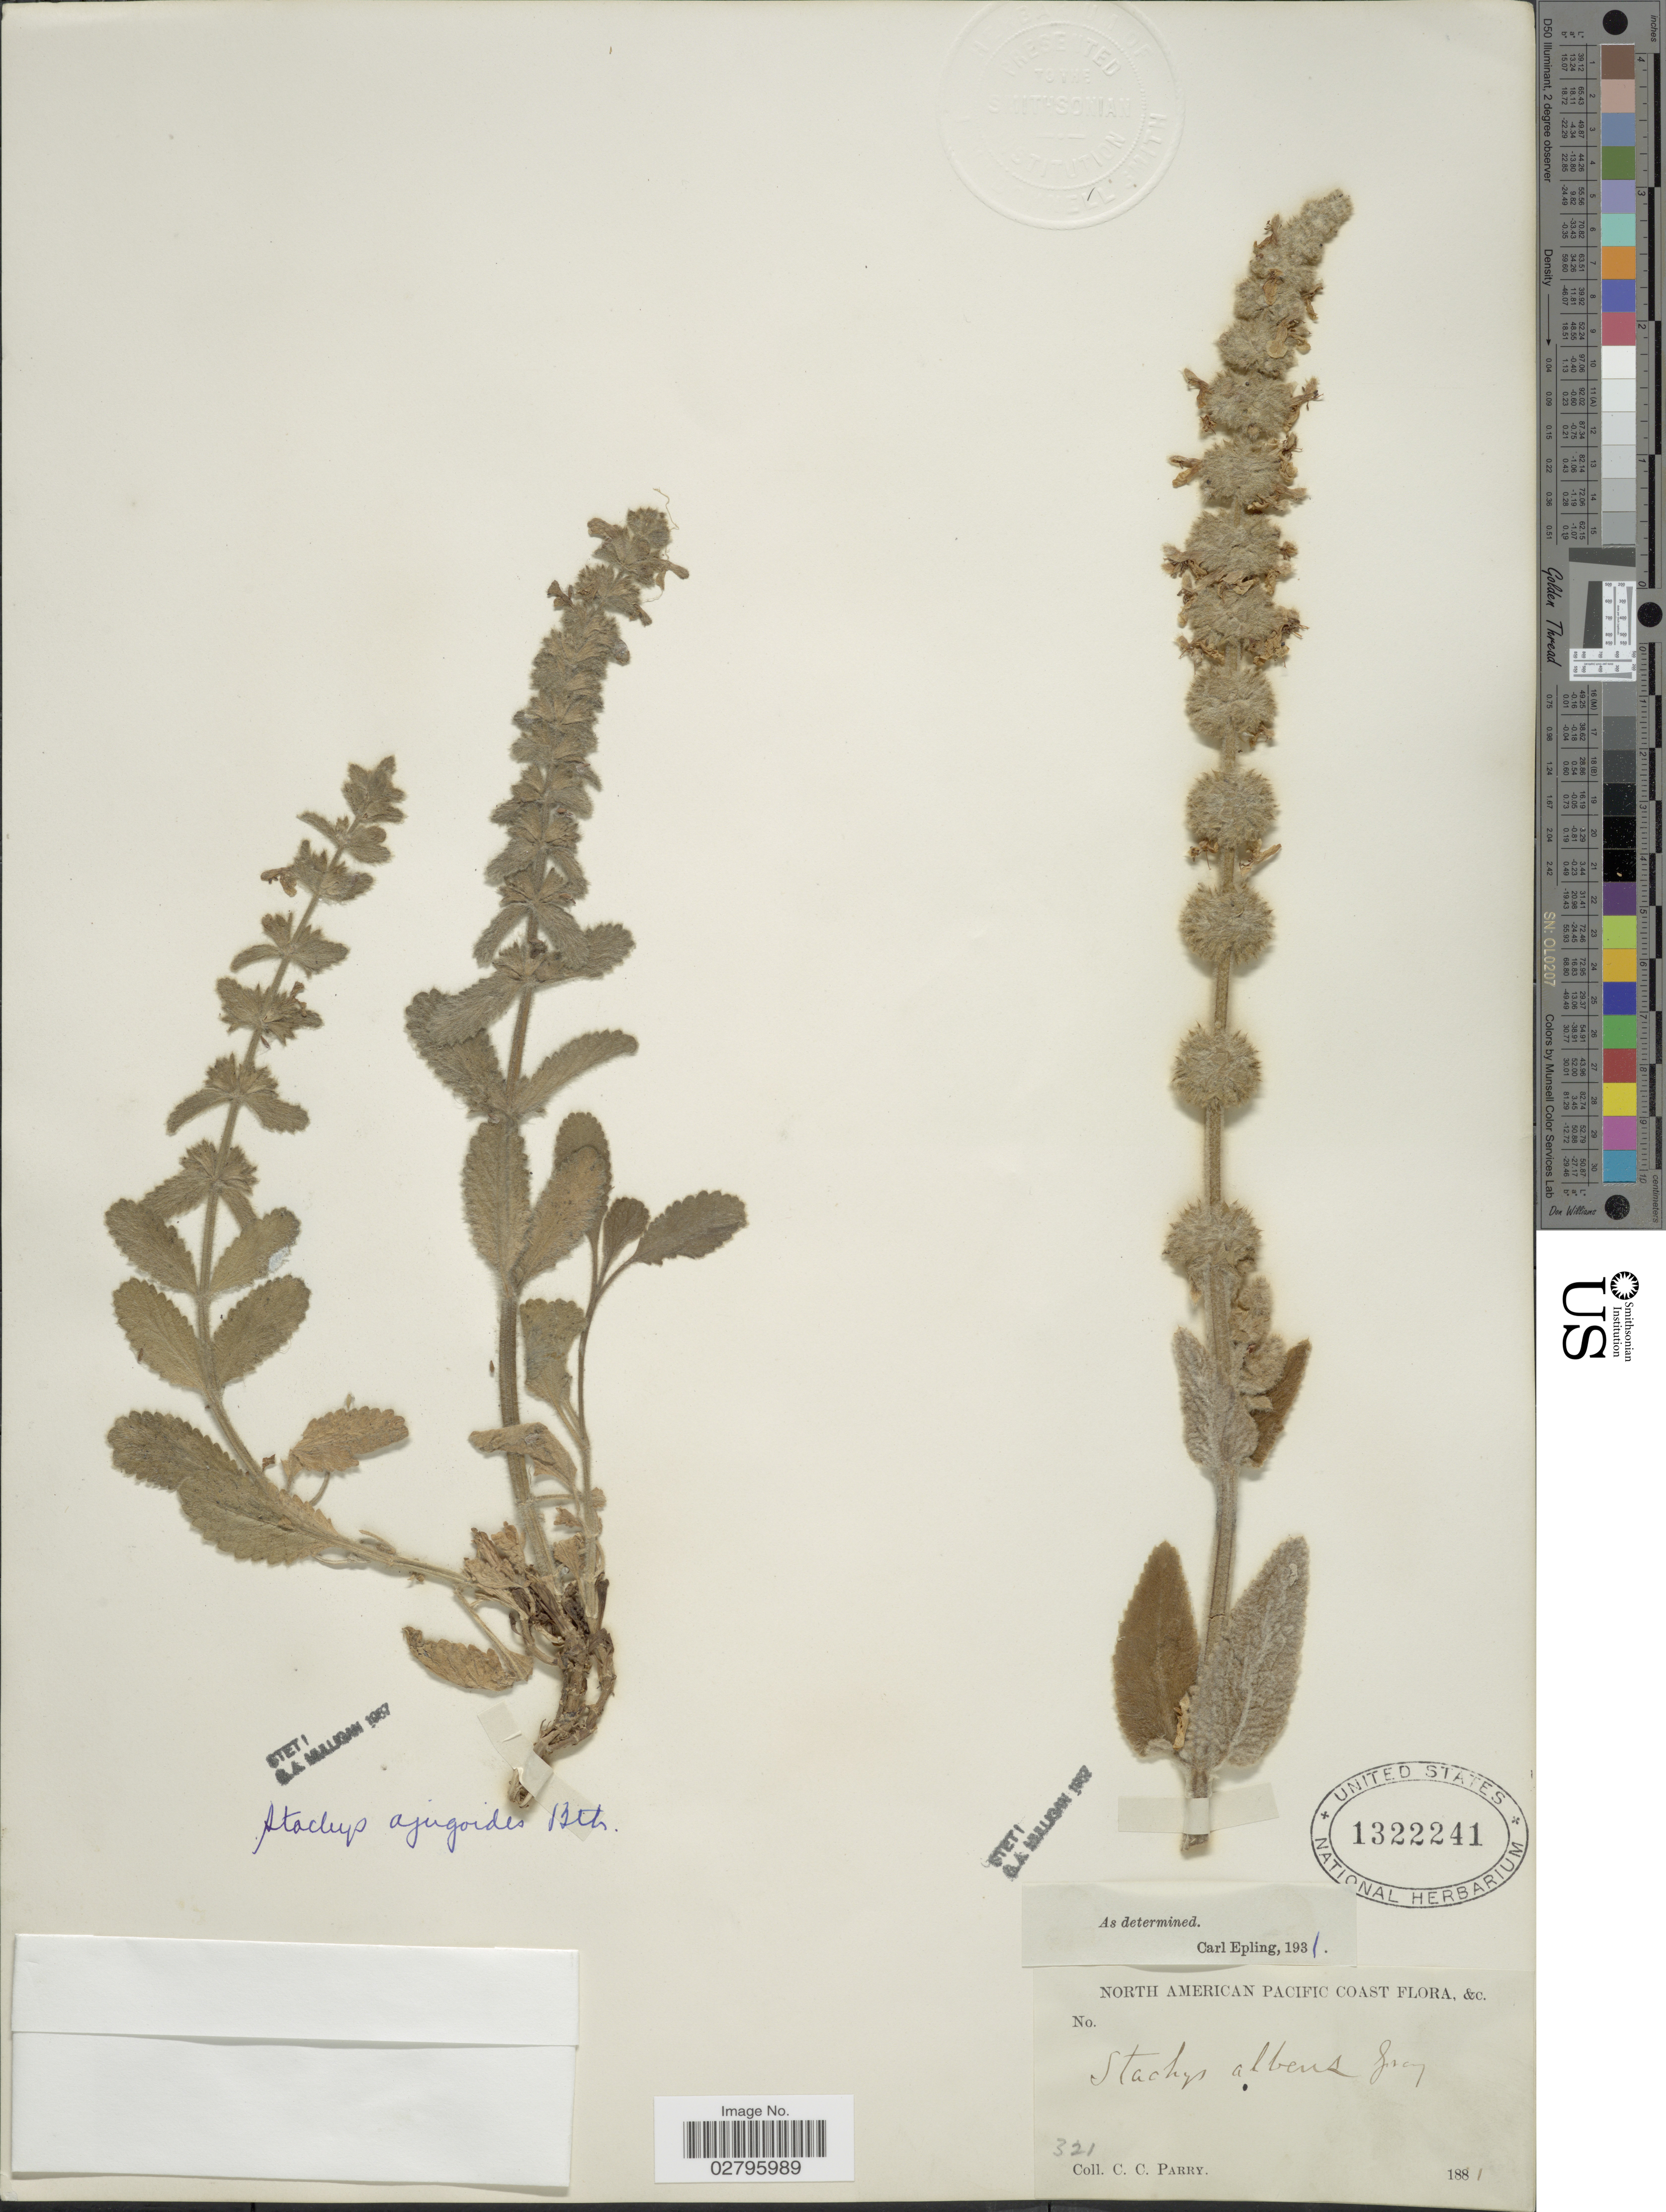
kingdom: Plantae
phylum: Tracheophyta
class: Magnoliopsida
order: Lamiales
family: Lamiaceae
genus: Stachys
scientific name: Stachys albens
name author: A. Gray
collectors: C. C. Parry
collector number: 321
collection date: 1881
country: United States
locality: North American Pacific Coast flora, &c.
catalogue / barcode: US 1322241